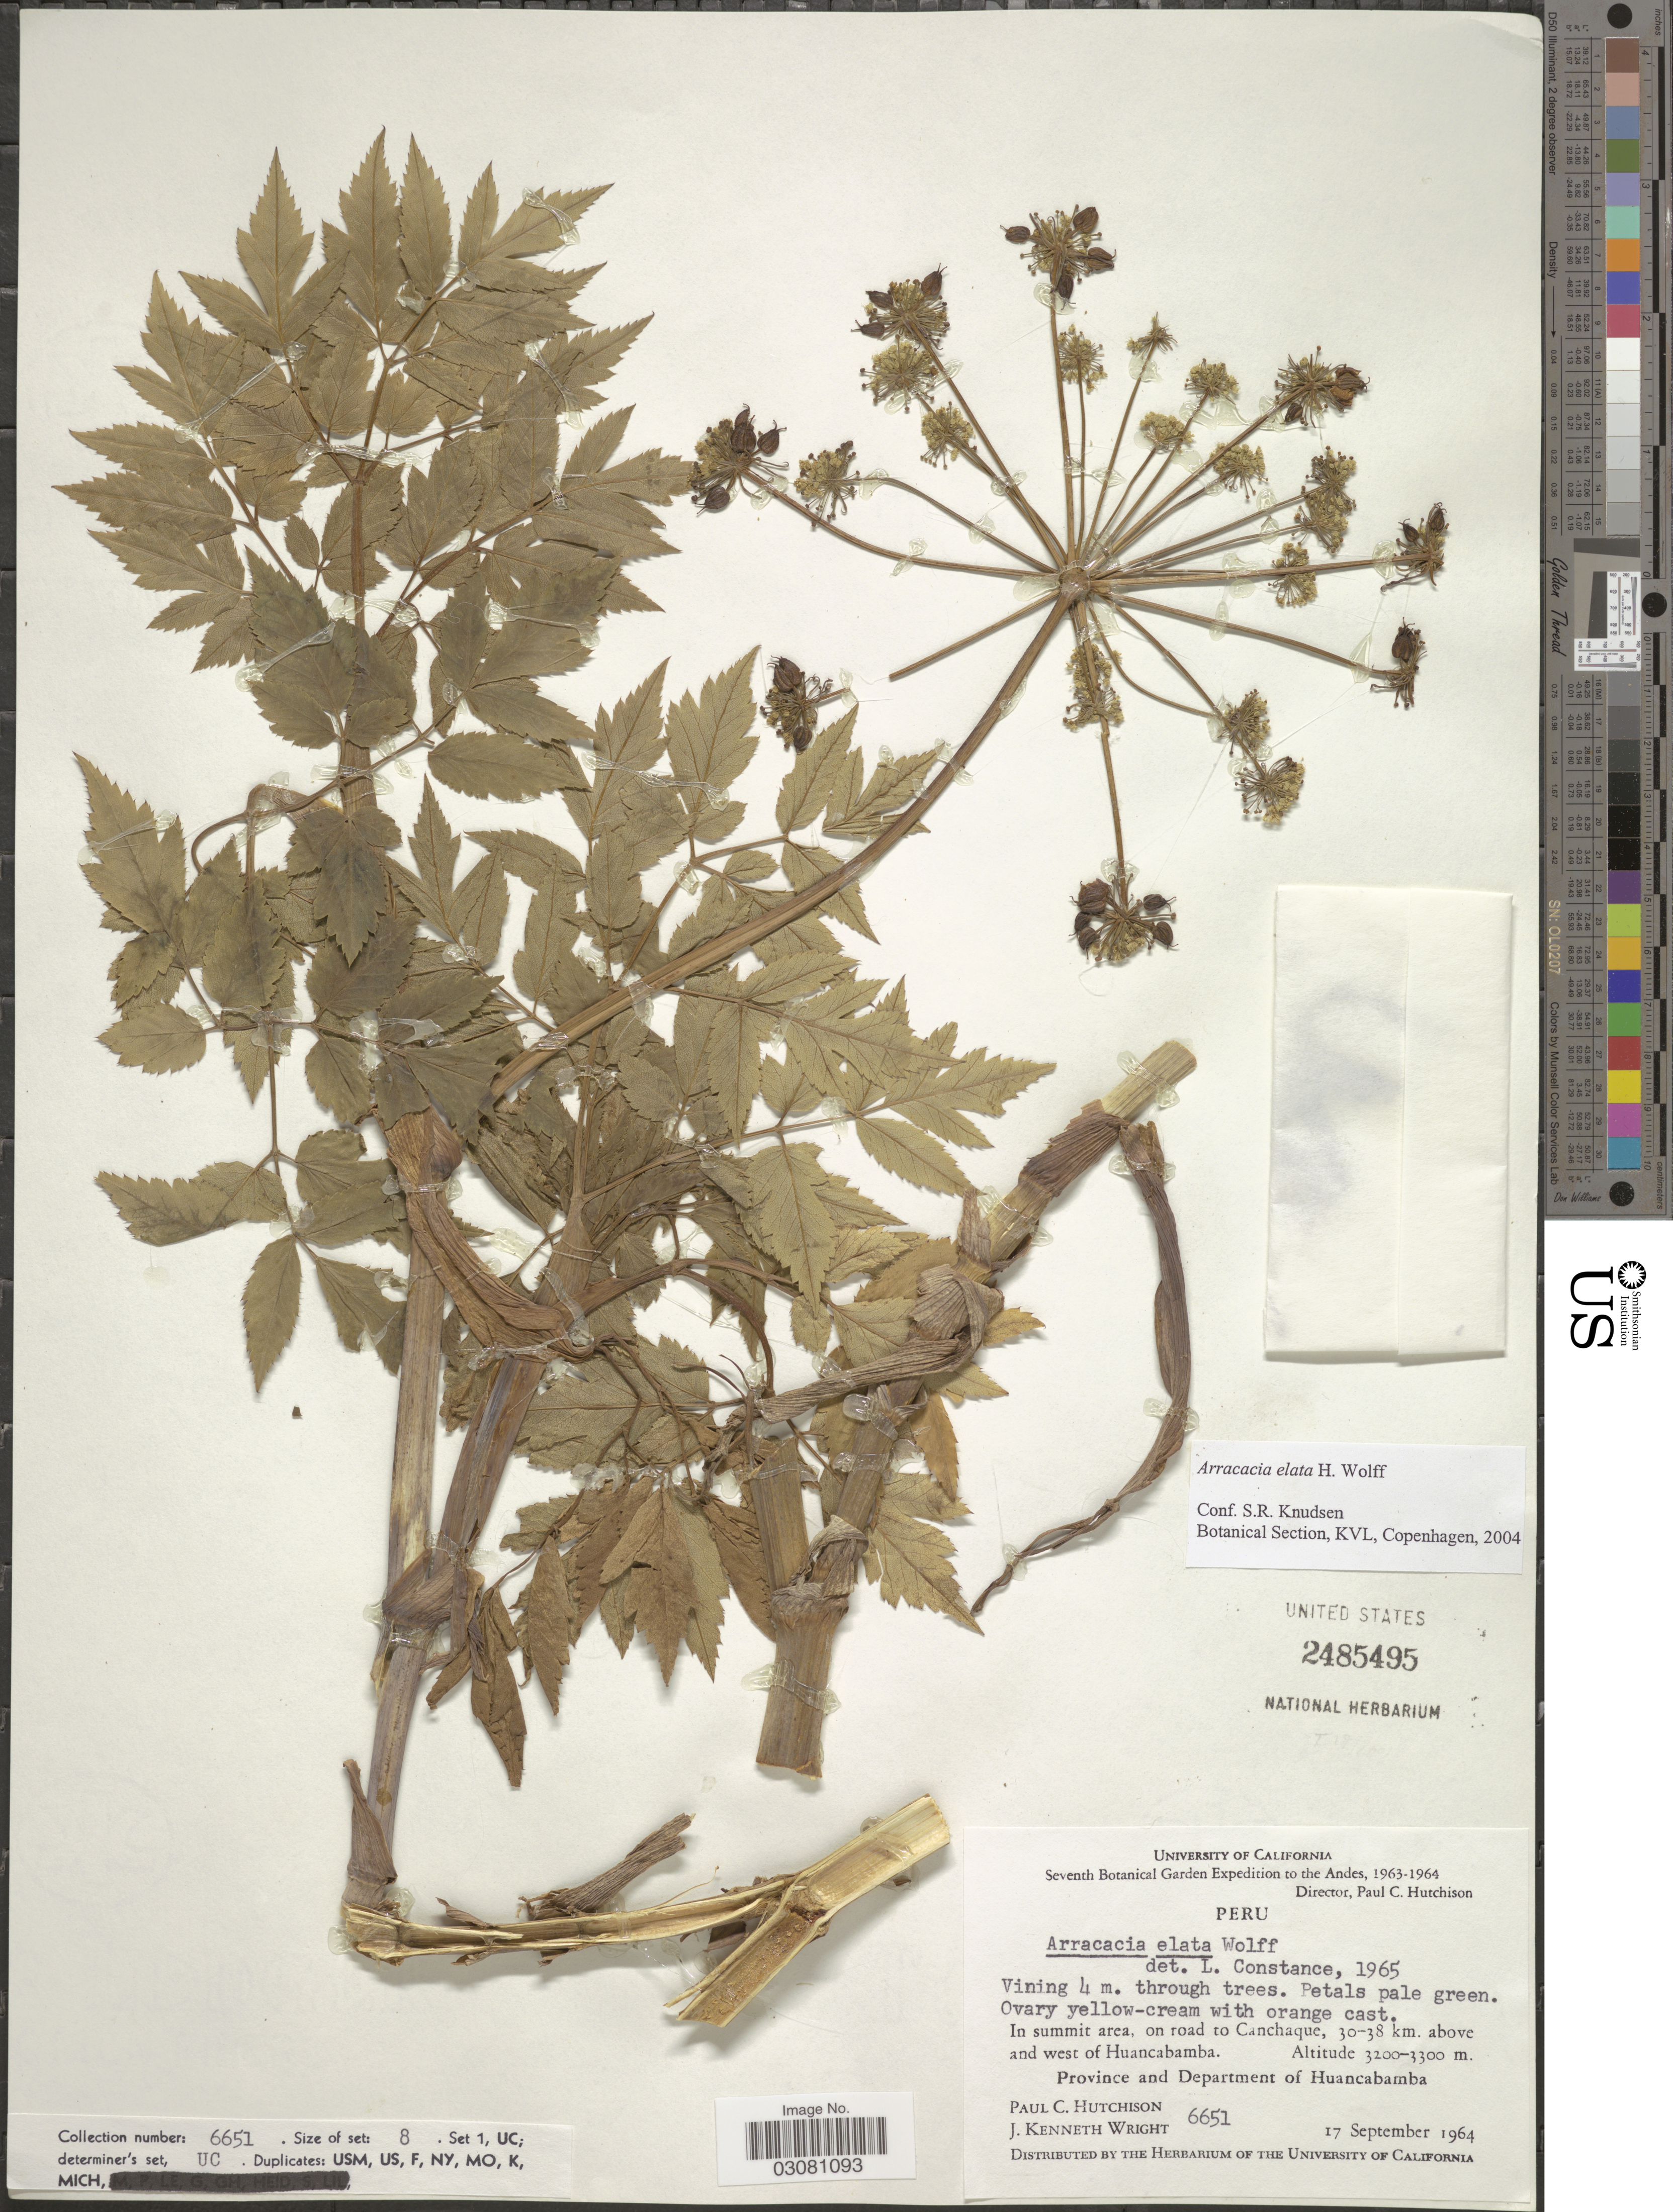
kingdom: Plantae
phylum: Tracheophyta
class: Magnoliopsida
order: Apiales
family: Apiaceae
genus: Arracacia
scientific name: Arracacia elata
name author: H. Wolff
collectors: P. C. Hutchison & J. K. Wright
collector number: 6651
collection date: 1964-09-17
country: Peru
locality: Andes. In summit area, on road to Canchaque, 30-38 km. above and west of Huancabamba. Province and Department of Huancabamba.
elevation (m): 3200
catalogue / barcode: US 2485495